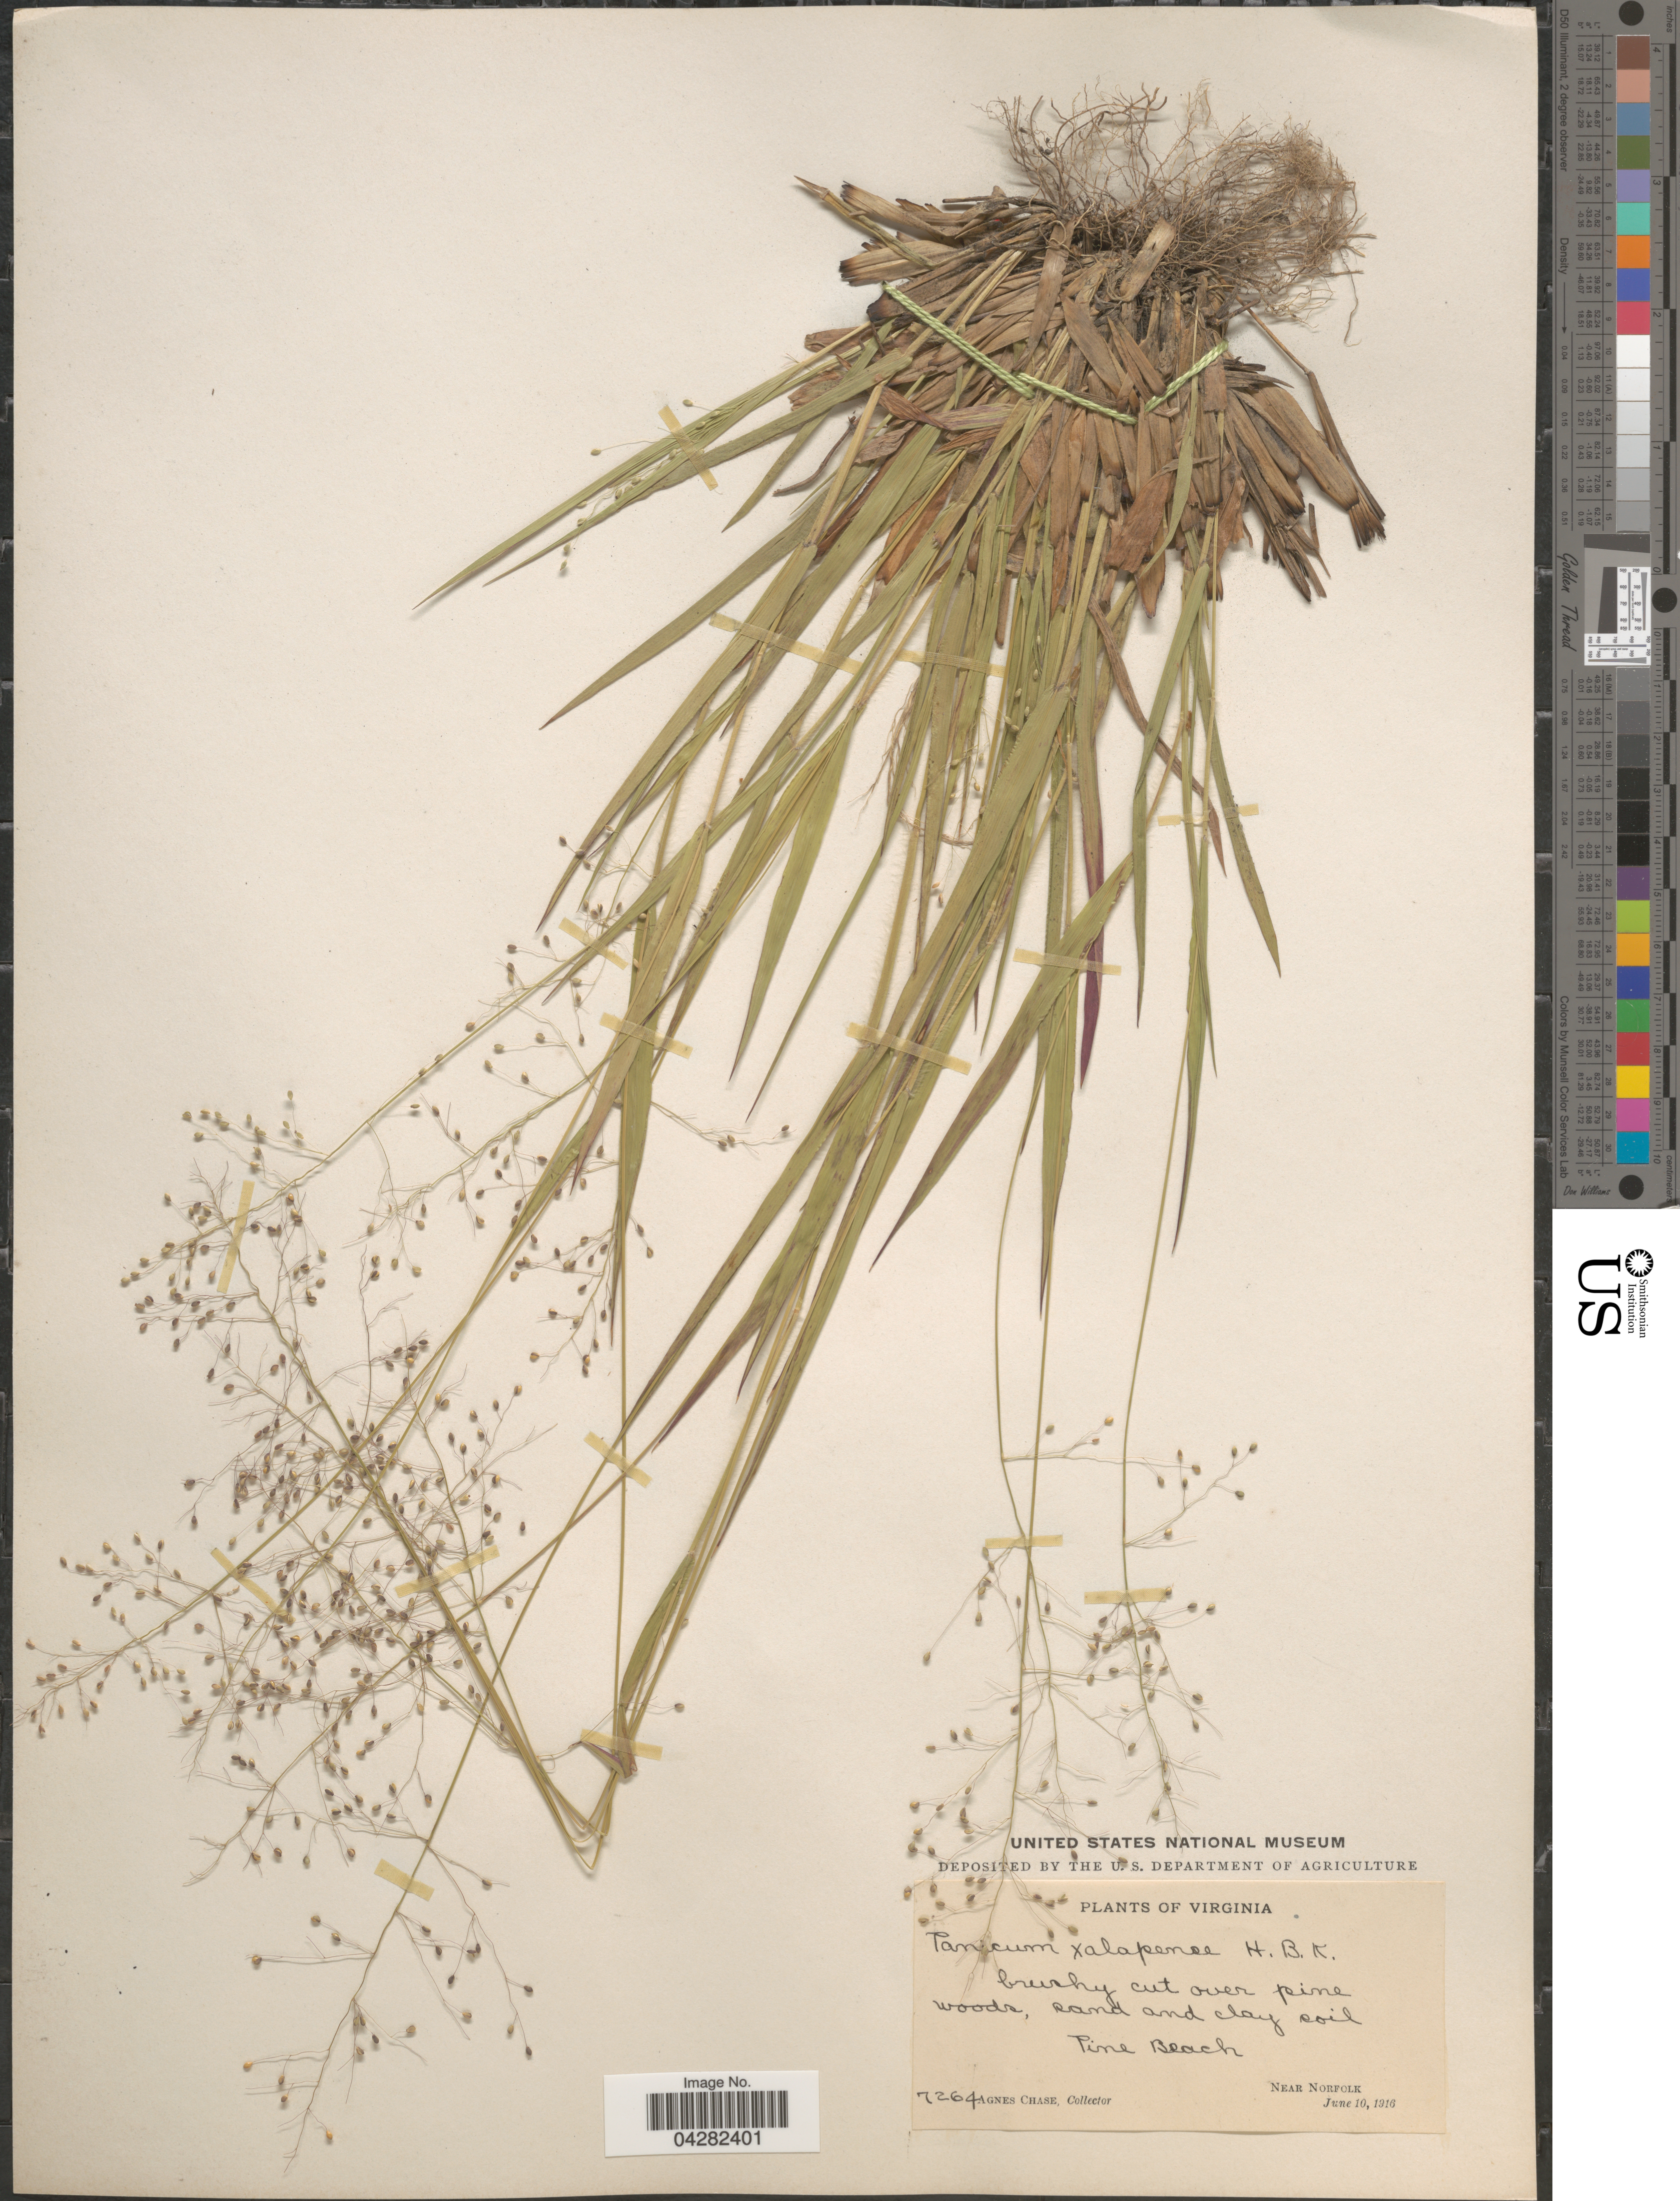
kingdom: Plantae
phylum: Tracheophyta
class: Liliopsida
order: Poales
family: Poaceae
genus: Dichanthelium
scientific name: Dichanthelium laxiflorum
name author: (Lam.) Gould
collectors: A. Chase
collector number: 7264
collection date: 1916-06-10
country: United States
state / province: Virginia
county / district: City of Norfolk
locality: Pine Beach. Near Norfolk.